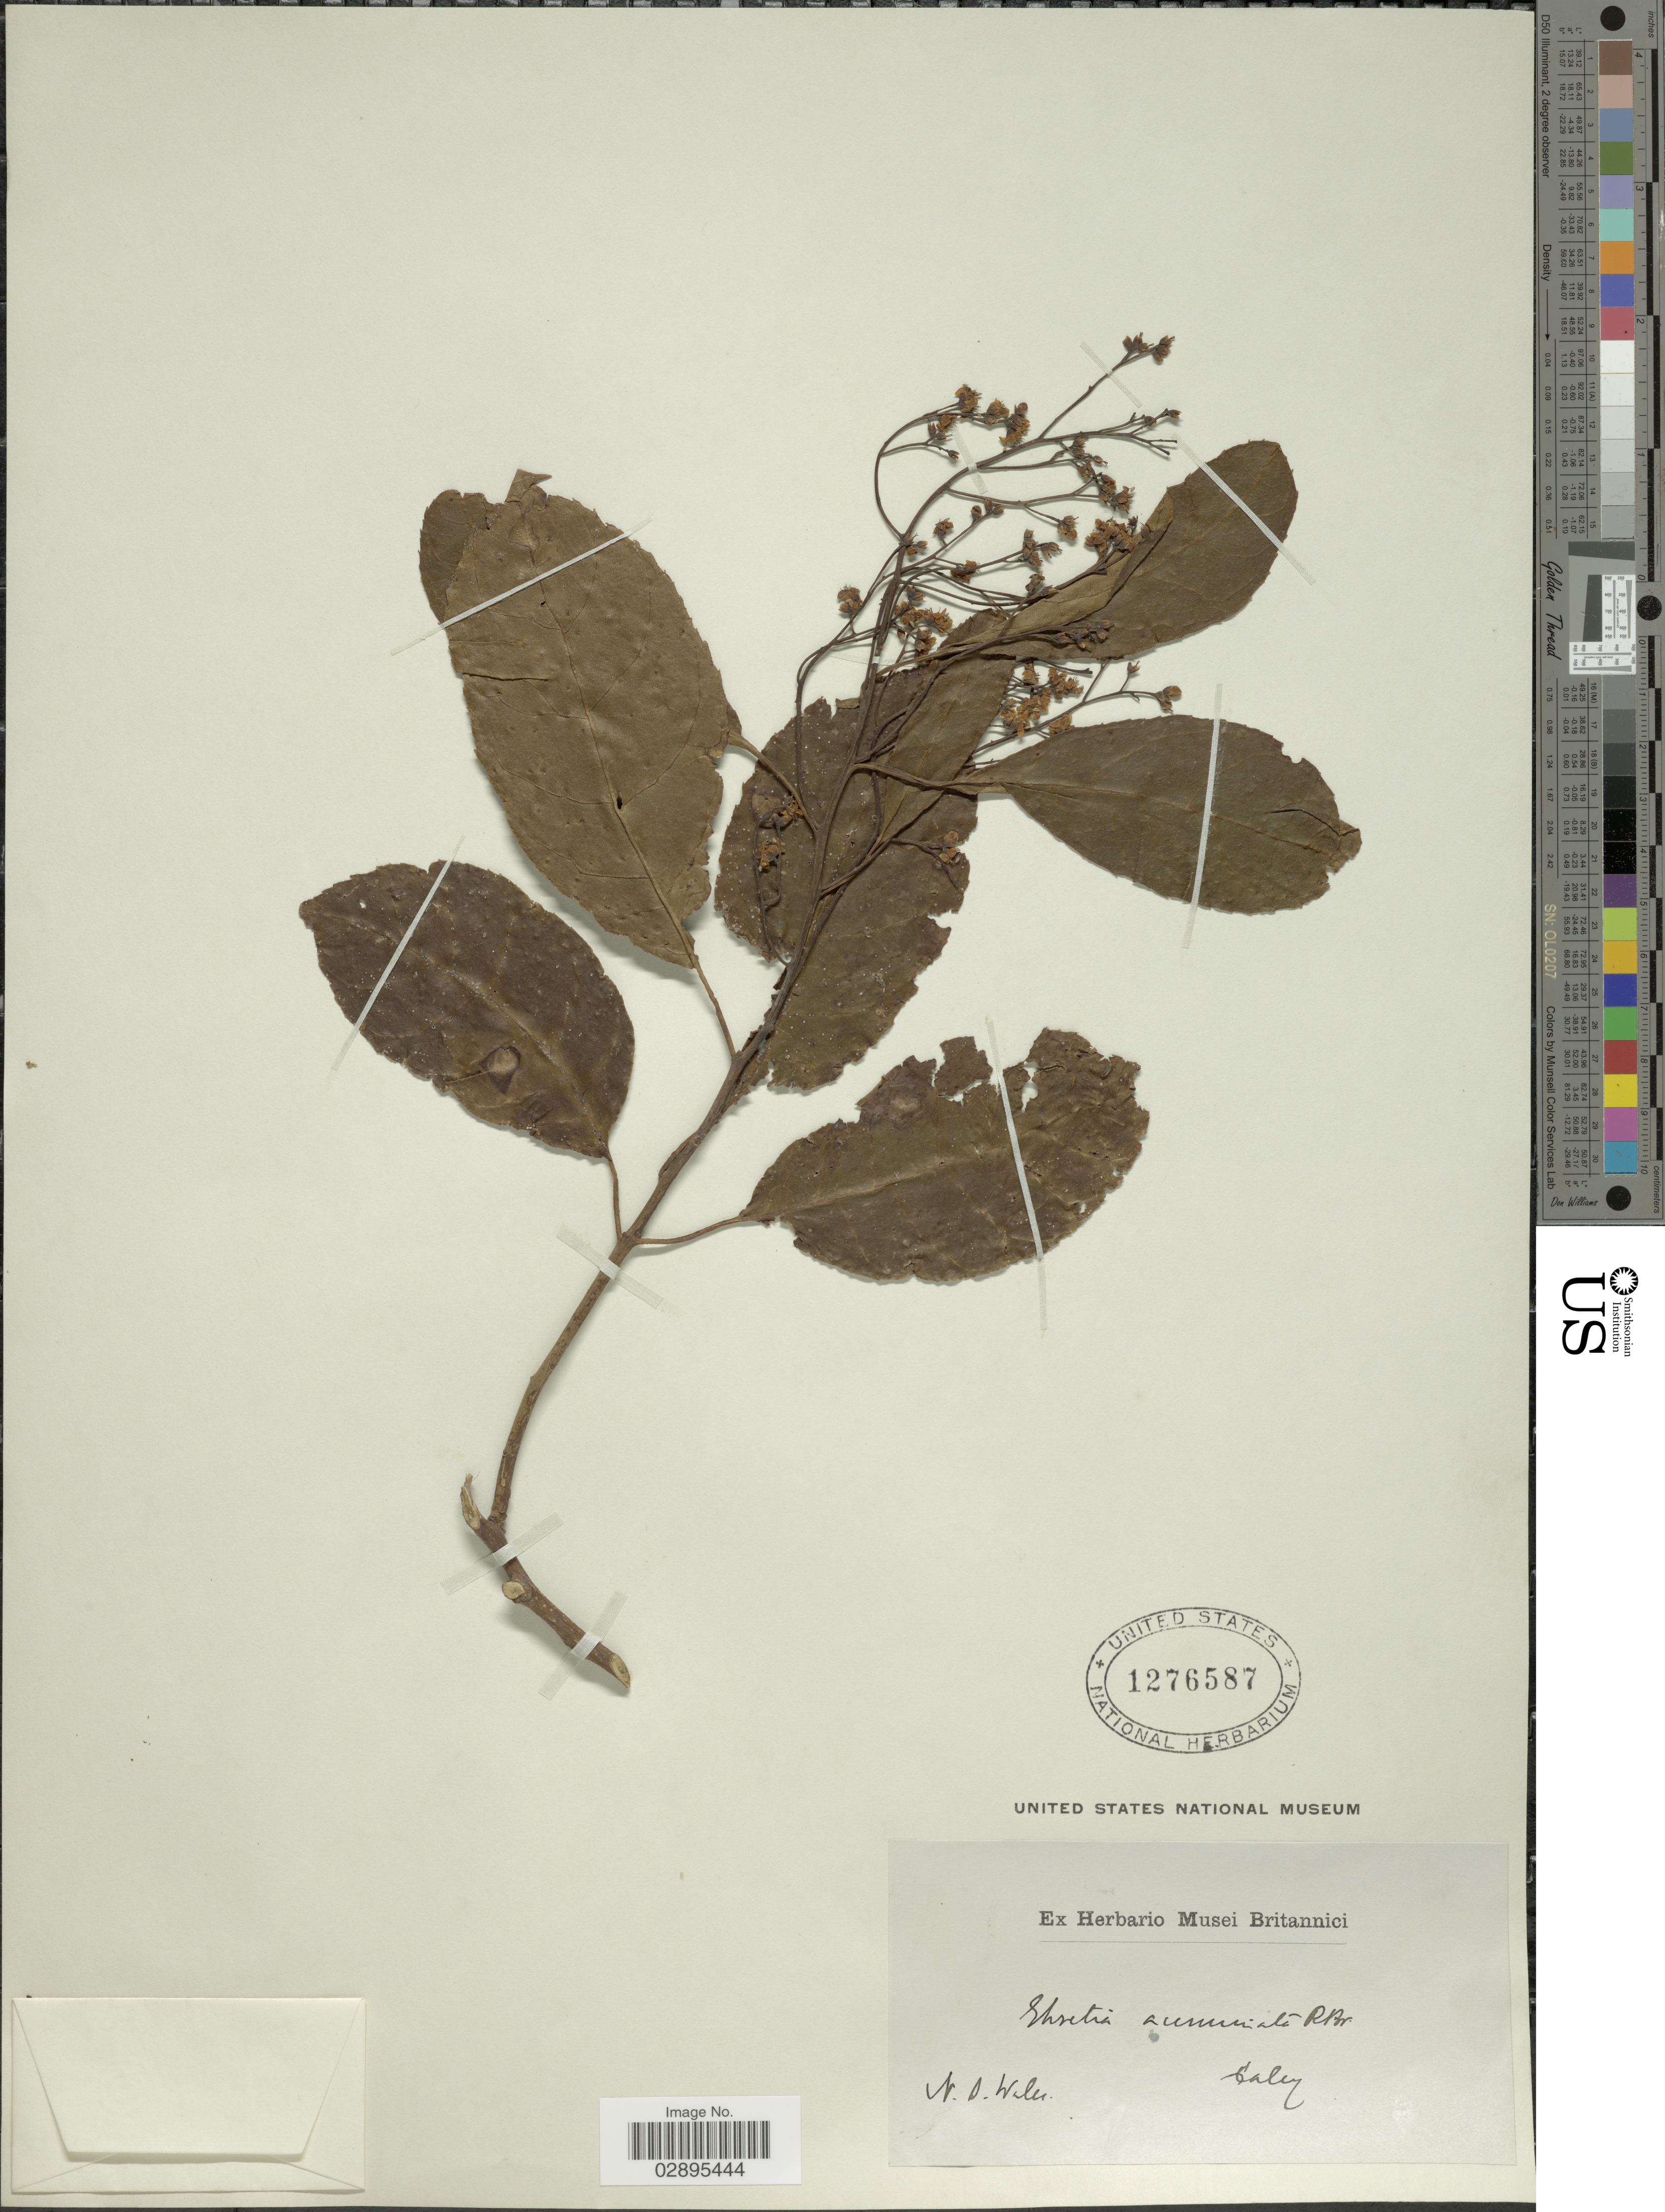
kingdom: Plantae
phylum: Tracheophyta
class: Magnoliopsida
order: Boraginales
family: Ehretiaceae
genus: Ehretia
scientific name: Ehretia acuminata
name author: R. Br.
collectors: -. Caley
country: Australia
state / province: New South Wales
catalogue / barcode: US 1276587